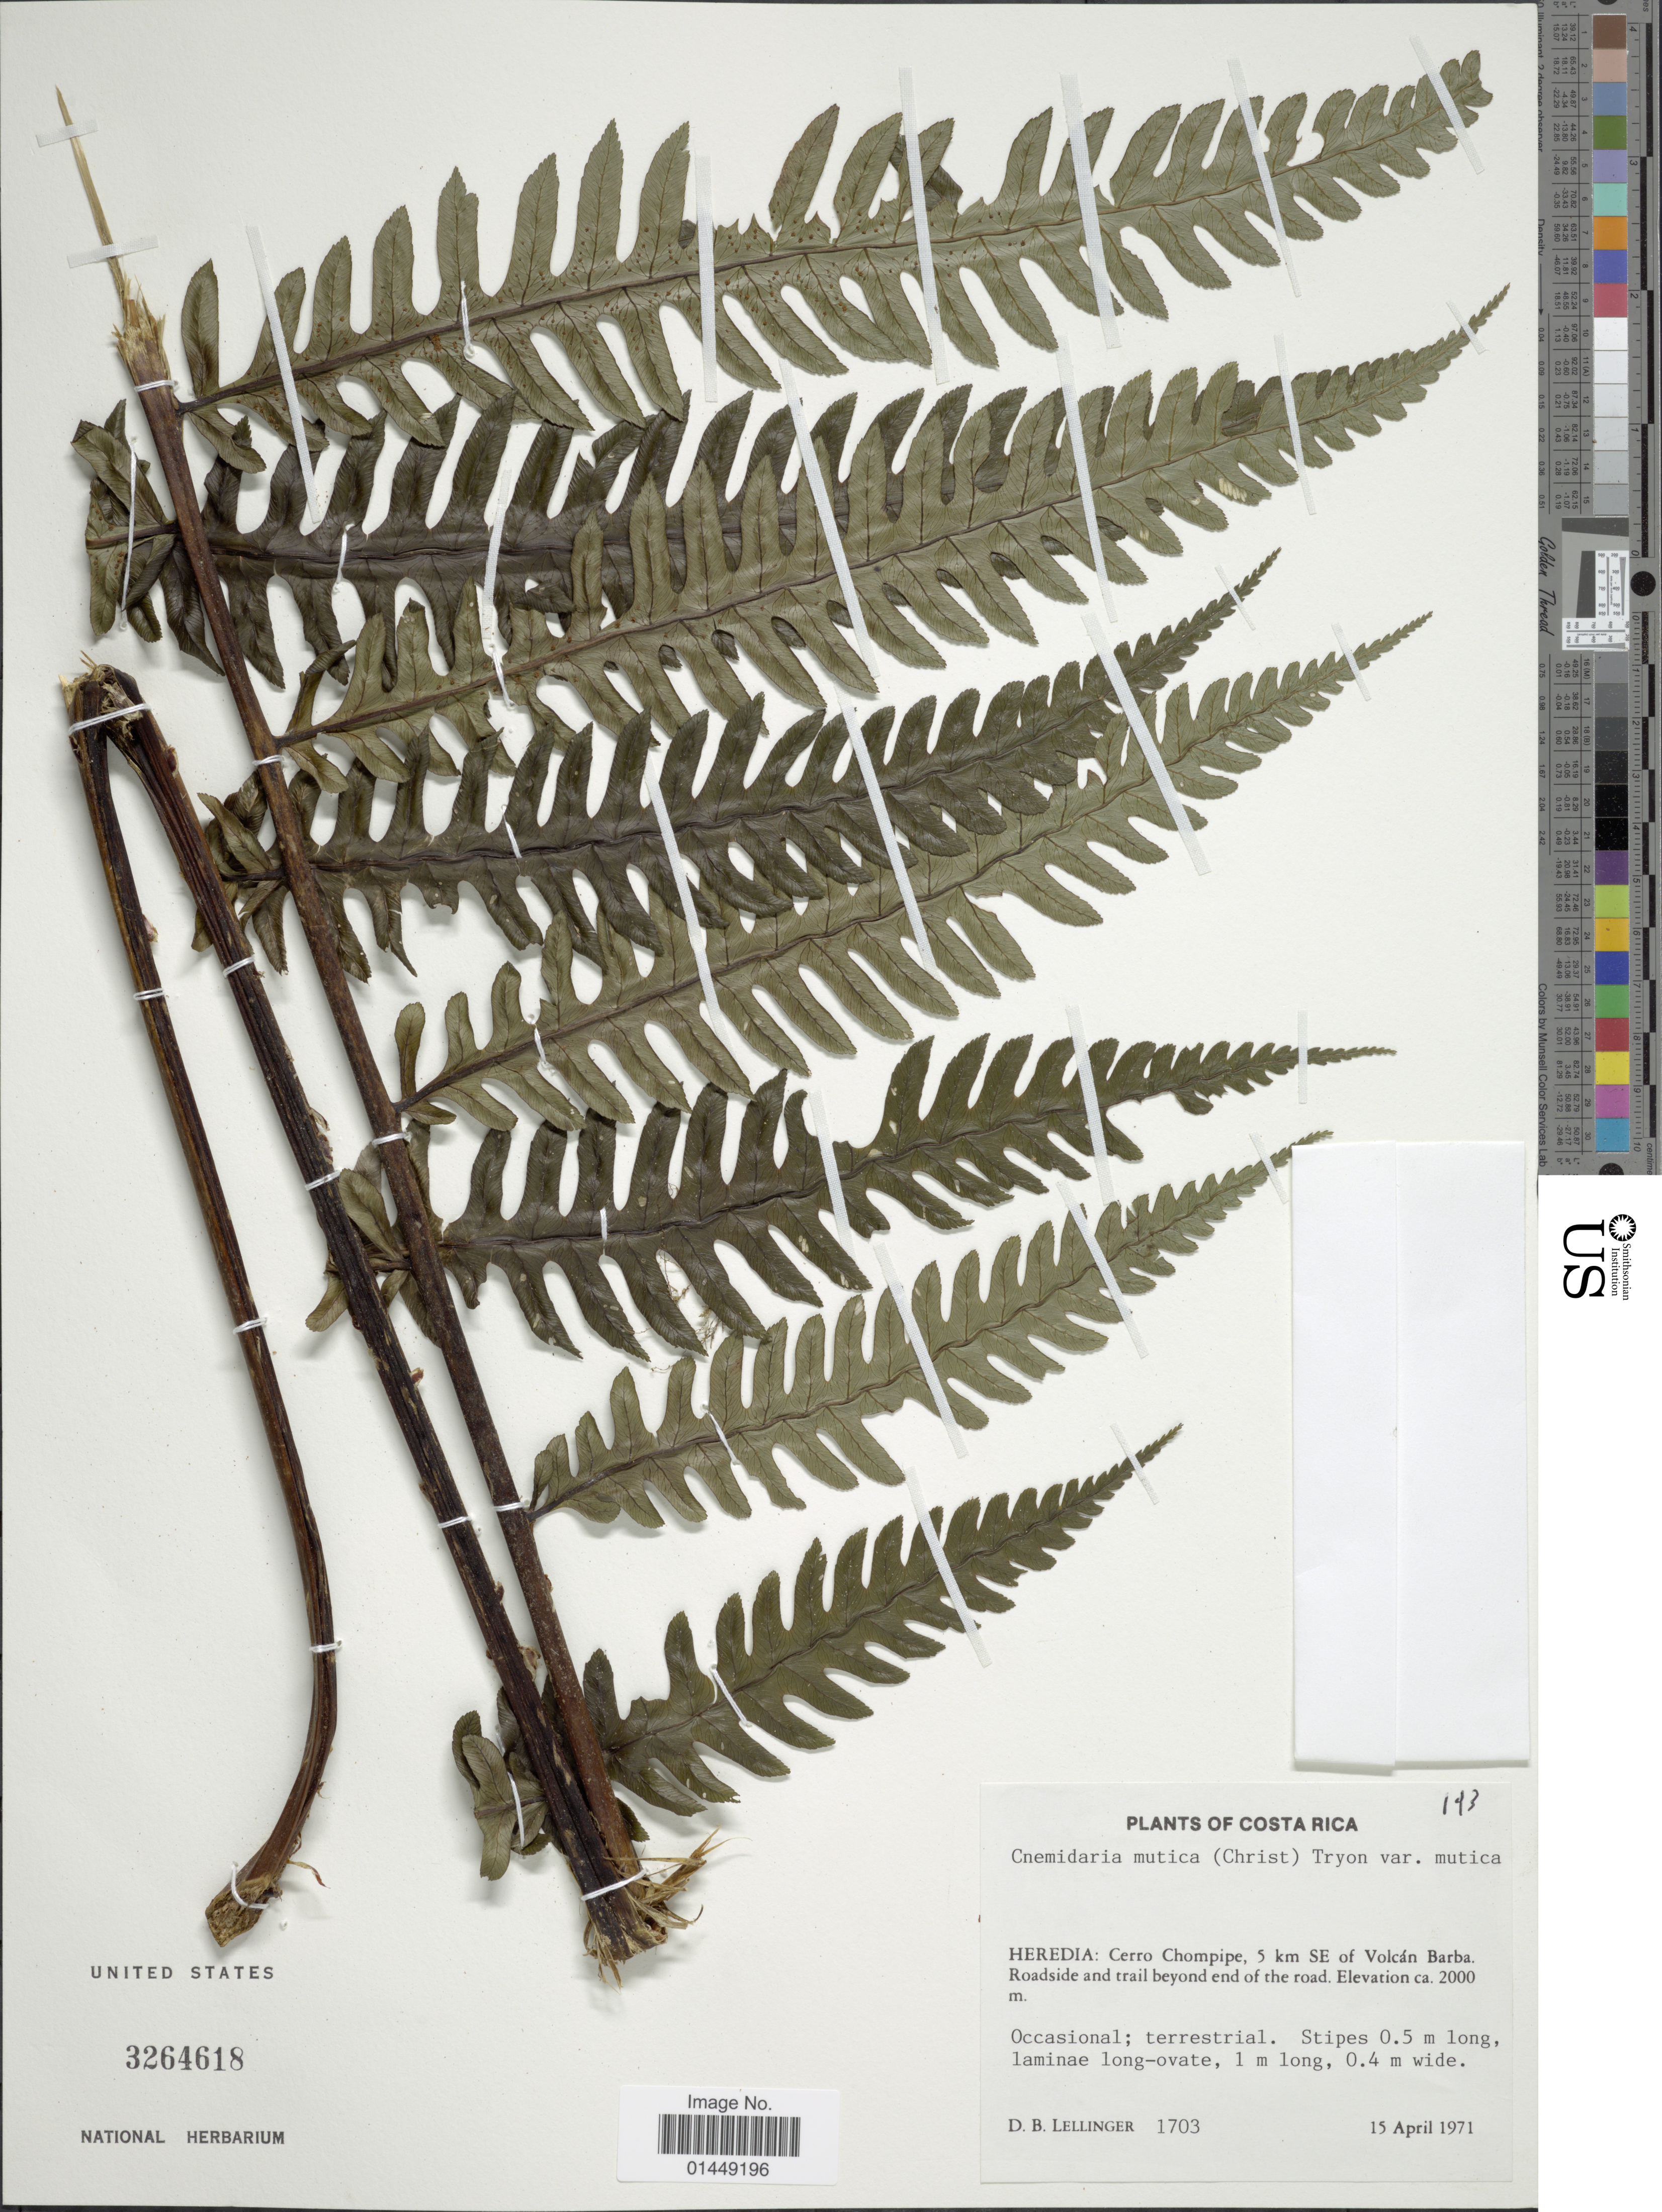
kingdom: Plantae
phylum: Tracheophyta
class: Polypodiopsida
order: Cyatheales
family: Cyatheaceae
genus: Cyathea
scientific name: Cyathea mutica var. mutica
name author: (Christ) Domin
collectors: D. B. Lellinger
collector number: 1703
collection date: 1971-04-15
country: Costa Rica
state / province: Heredia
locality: Heredia: Cerro Chompipe, 5 km SE of Volcán Barba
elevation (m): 2000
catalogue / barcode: US 3264618